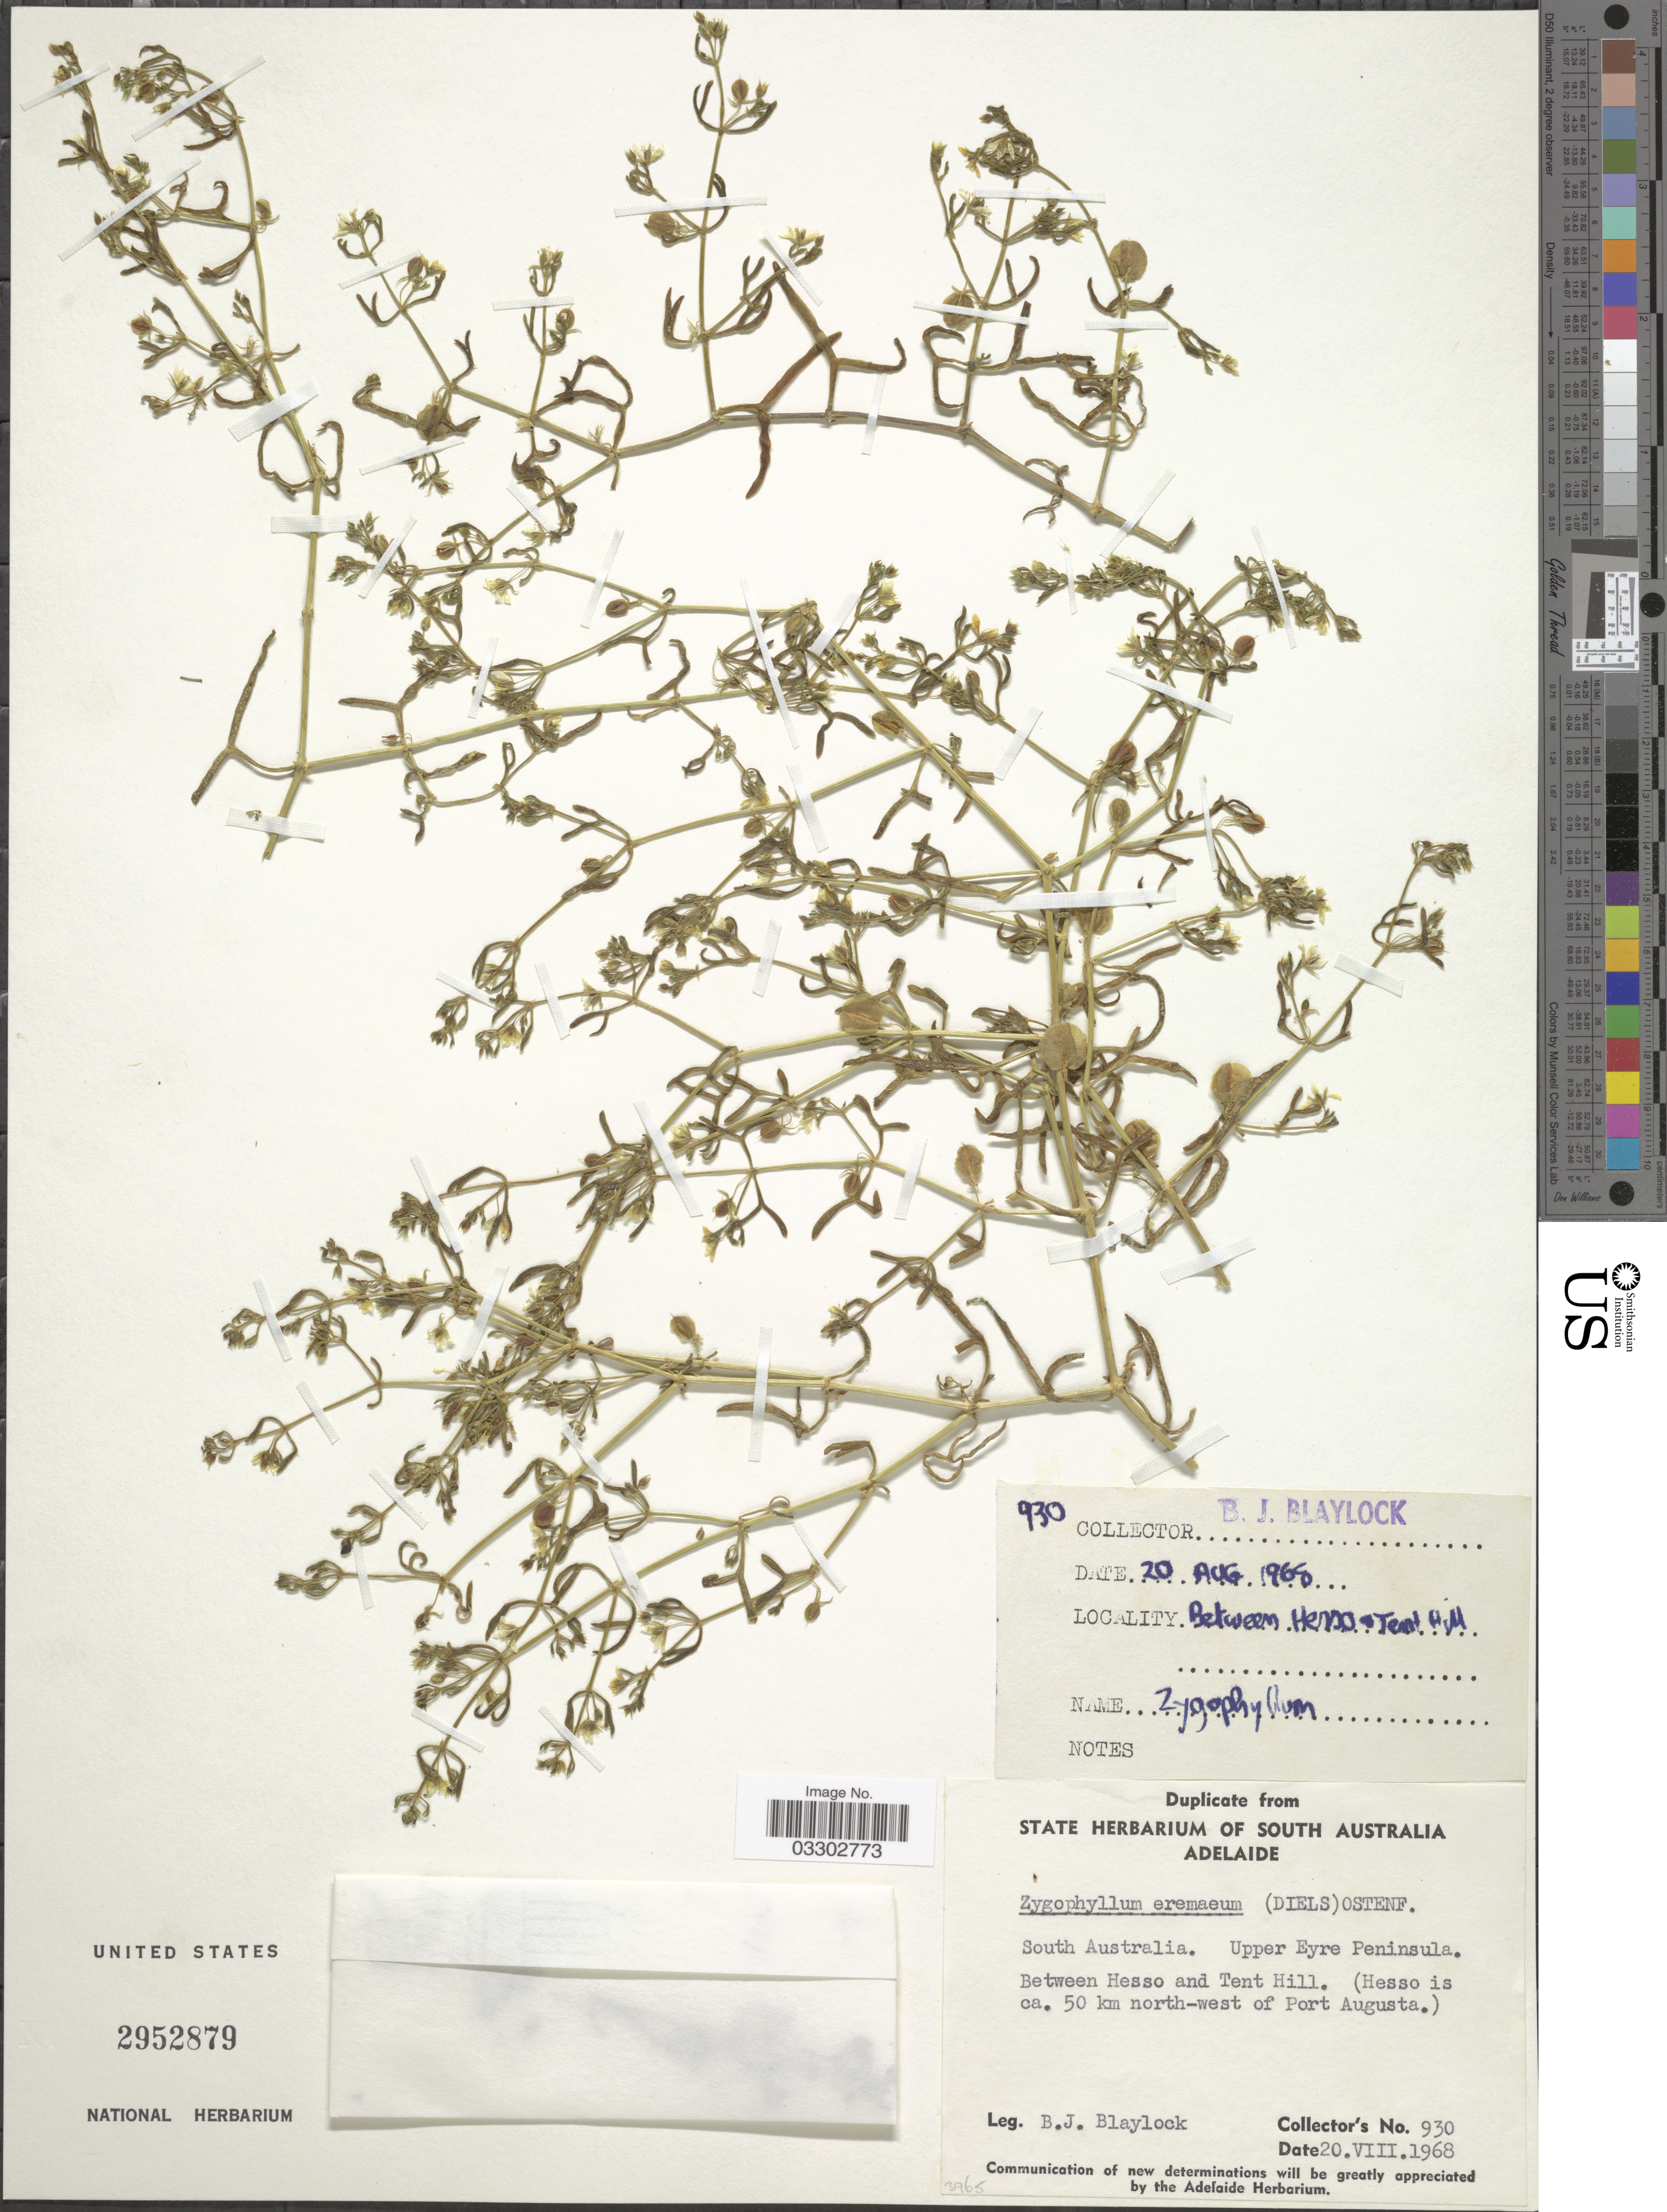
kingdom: Plantae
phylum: Tracheophyta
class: Magnoliopsida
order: Zygophyllales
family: Zygophyllaceae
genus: Roepera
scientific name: Roepera eremaea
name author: (Diels) Beier & Thulin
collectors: B. Blaylock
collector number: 930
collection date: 1968-08-20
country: Australia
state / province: South Australia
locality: Upper Eyre Peninsula. Between Hesso and Tent Hill. (Hesso is ca. 50 km north-west of Port Augusta).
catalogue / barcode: US 2952879